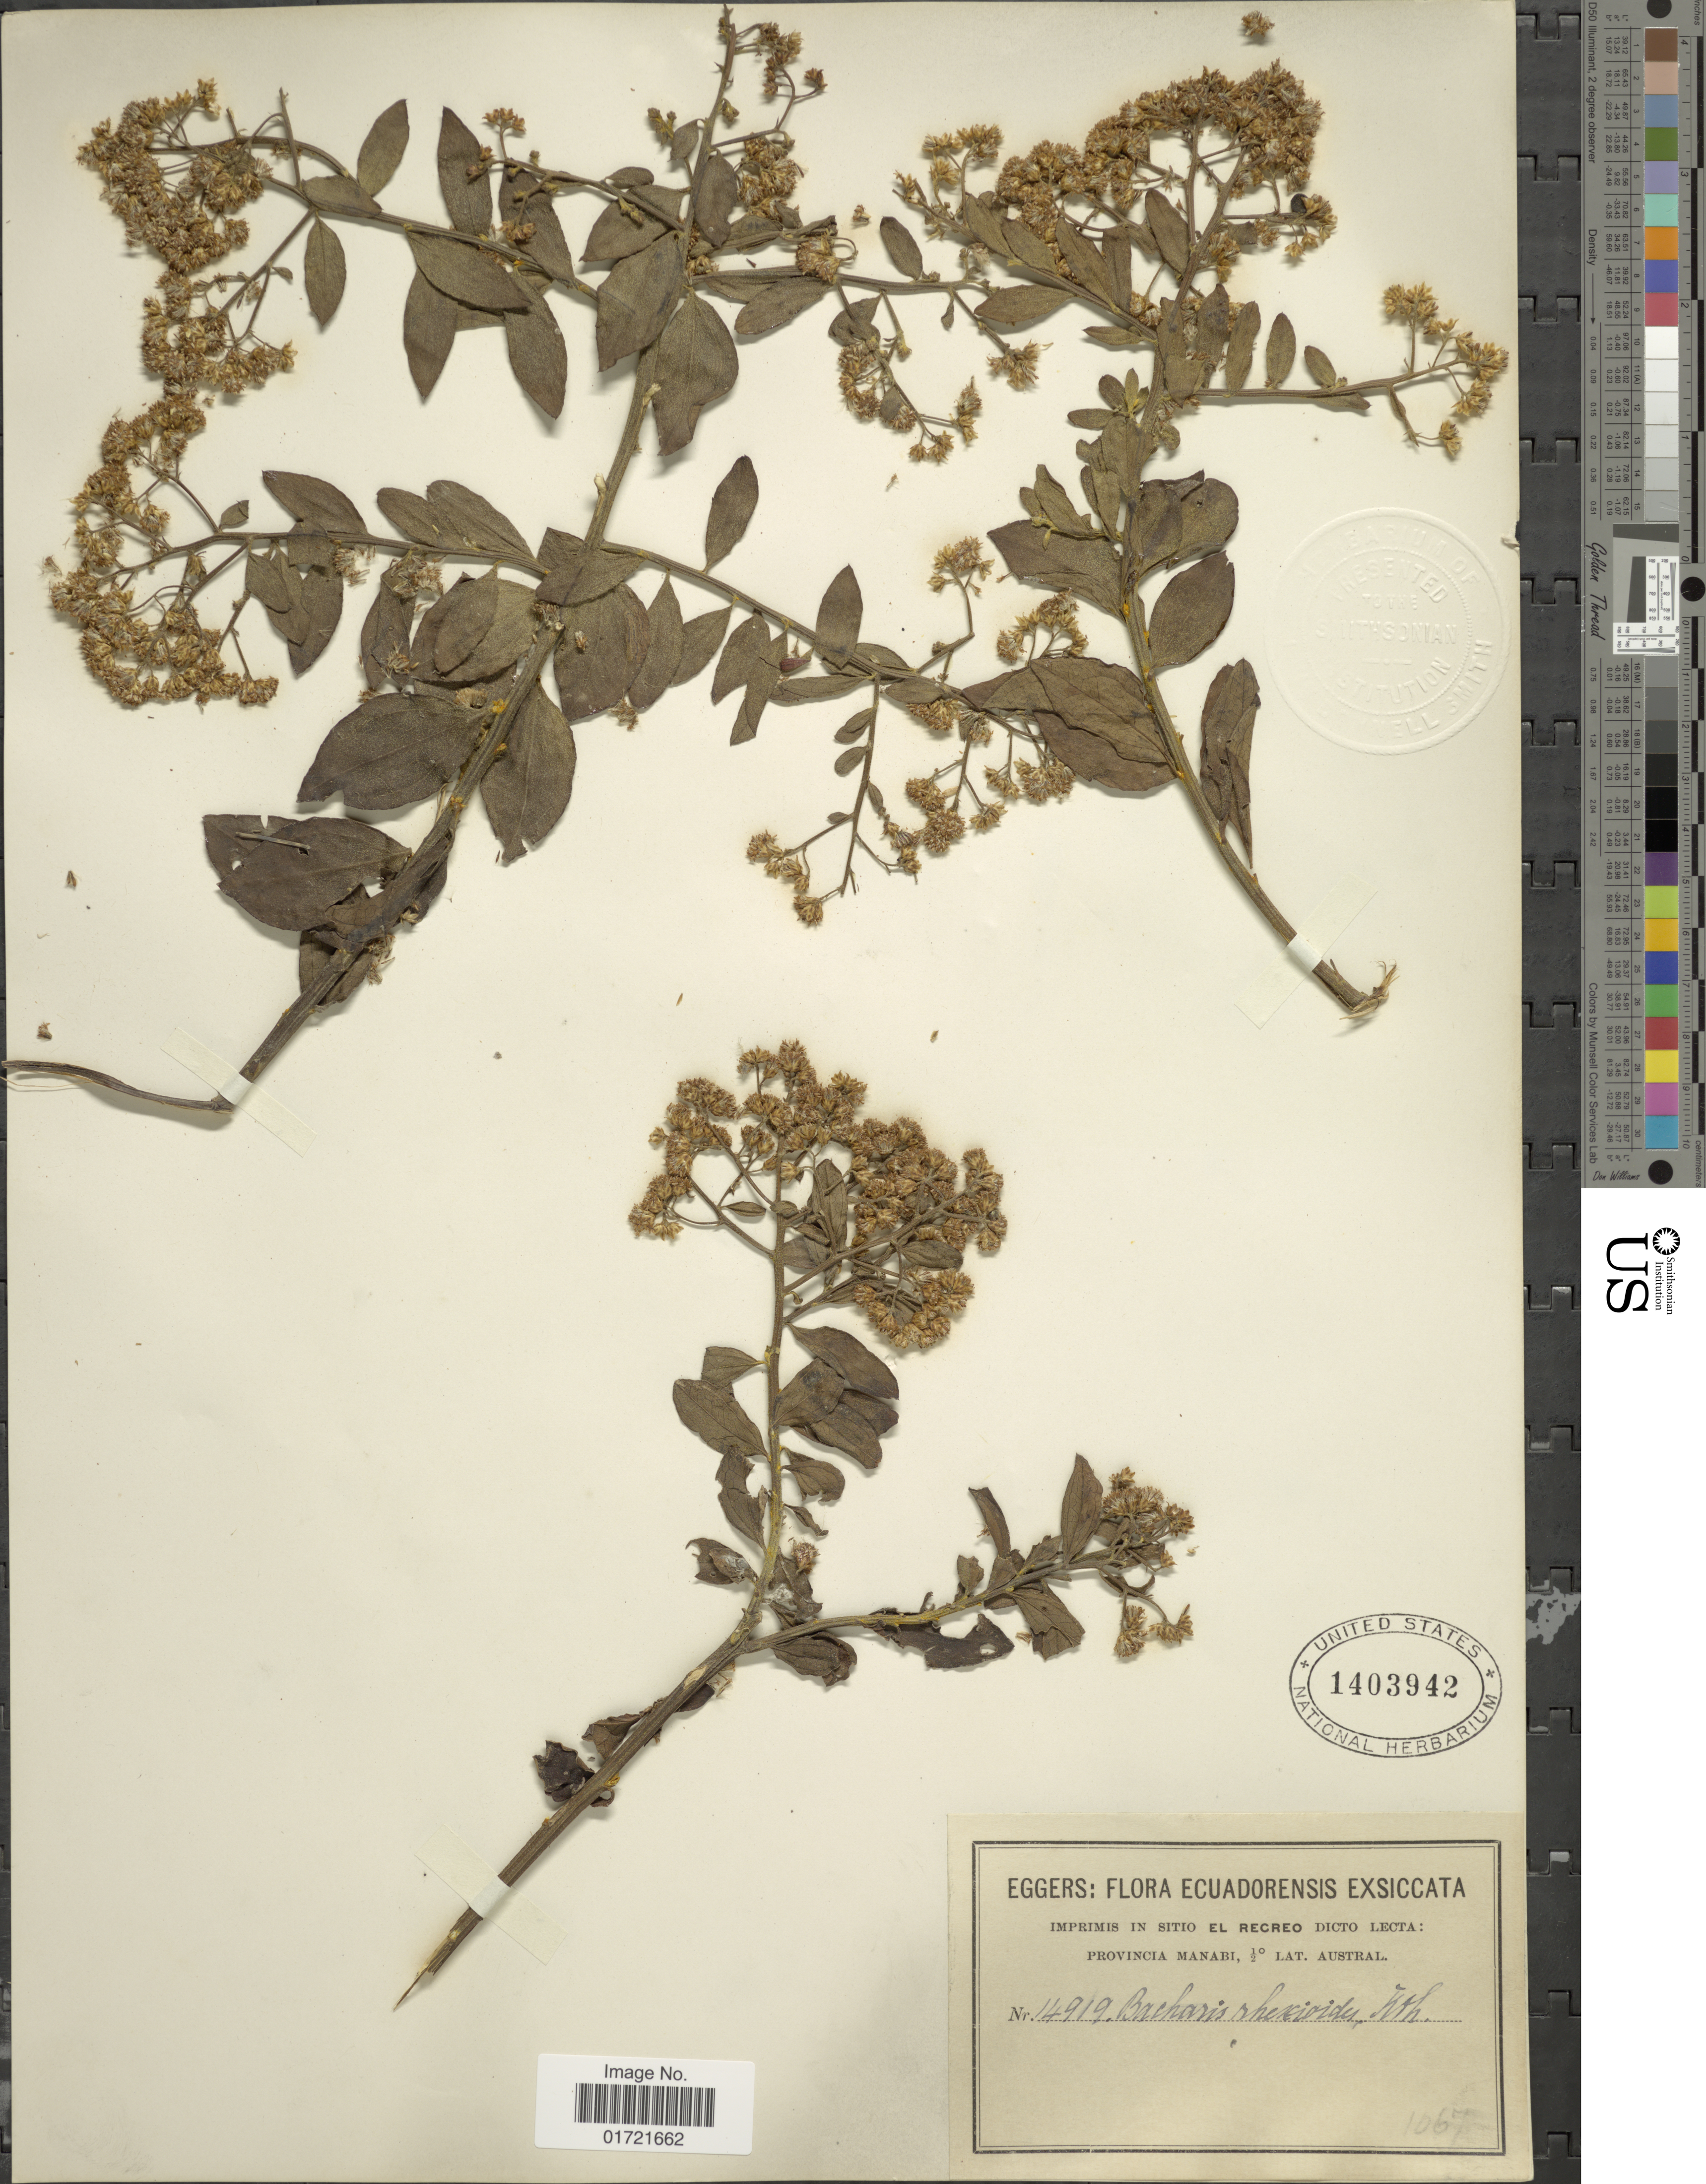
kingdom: Plantae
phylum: Tracheophyta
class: Magnoliopsida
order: Asterales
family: Asteraceae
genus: Baccharis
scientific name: Baccharis trinervis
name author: (Lam.) Pers.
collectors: -. Eggers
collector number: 14919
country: Ecuador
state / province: Manabí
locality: Provinci Manabi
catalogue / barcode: US 1403942